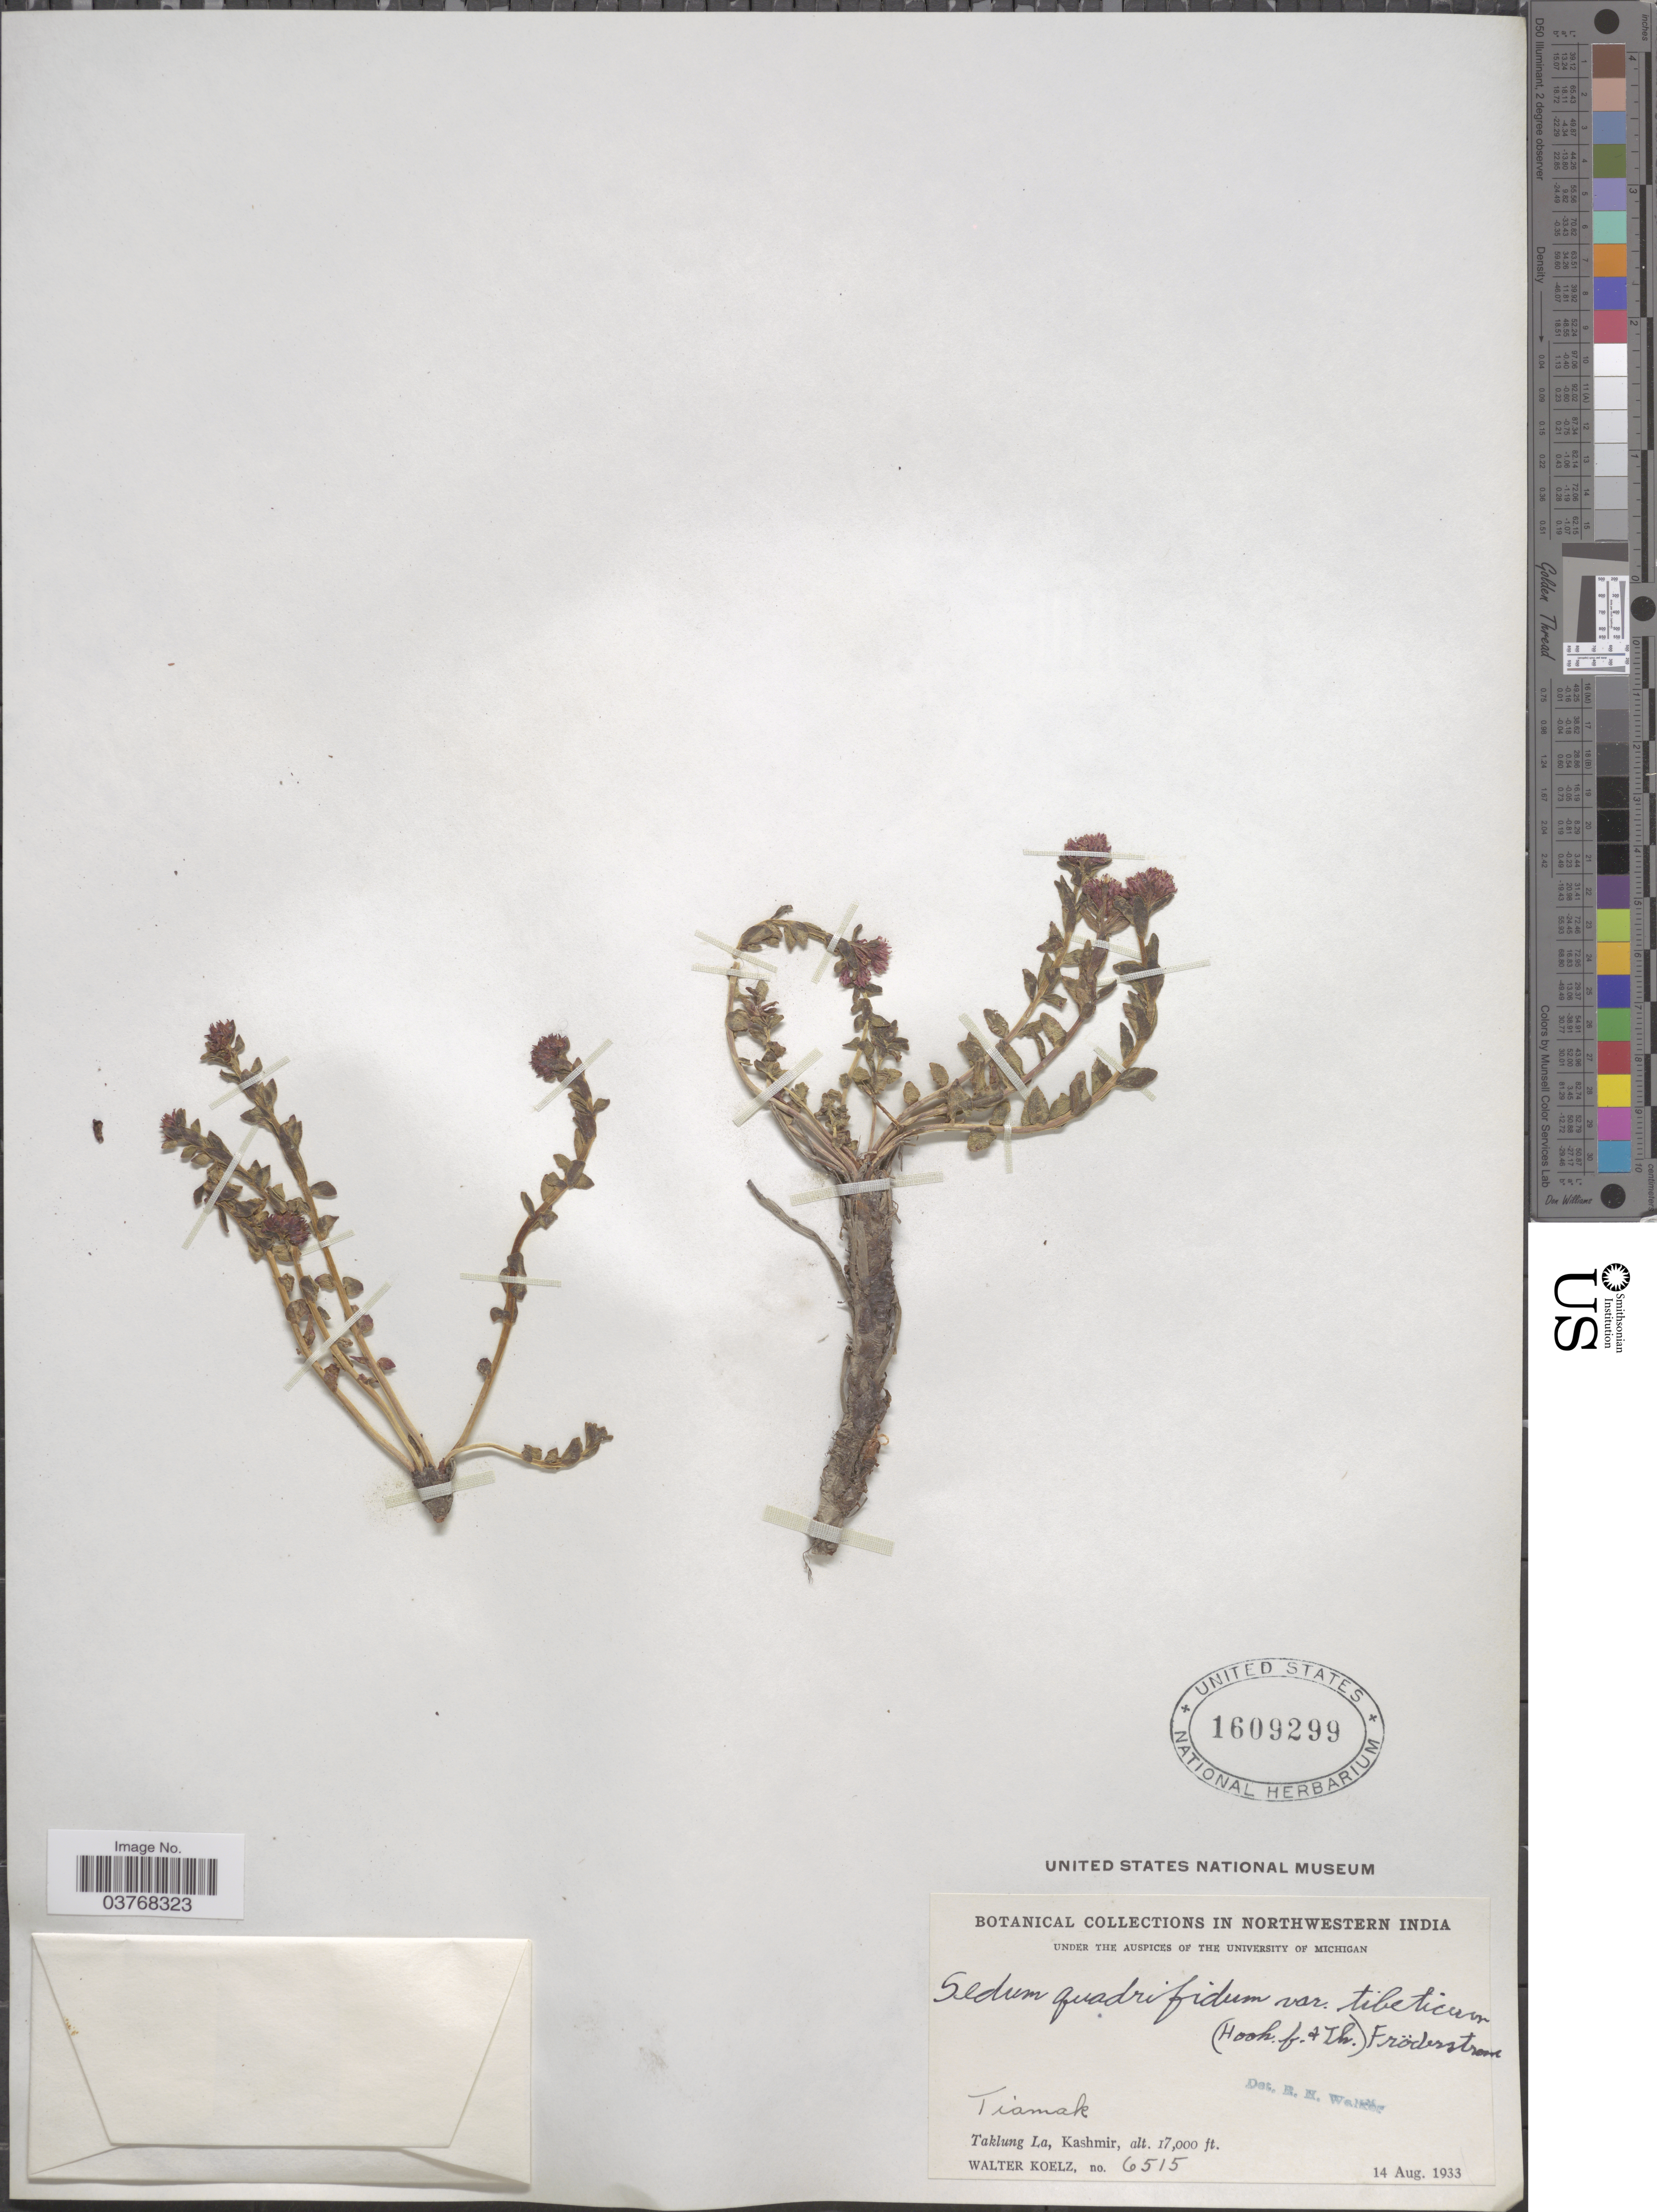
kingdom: Plantae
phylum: Tracheophyta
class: Magnoliopsida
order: Saxifragales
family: Crassulaceae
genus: Rhodiola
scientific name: Rhodiola tibetica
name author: (Hook. f. & Thomson) S.H. Fu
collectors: W. N. Koelz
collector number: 6515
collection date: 1933-08-14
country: India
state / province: Jammu and Kashmir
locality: Northwestern India. Tiamak. Taklung La, Kashmir.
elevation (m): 5182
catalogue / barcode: US 1609299